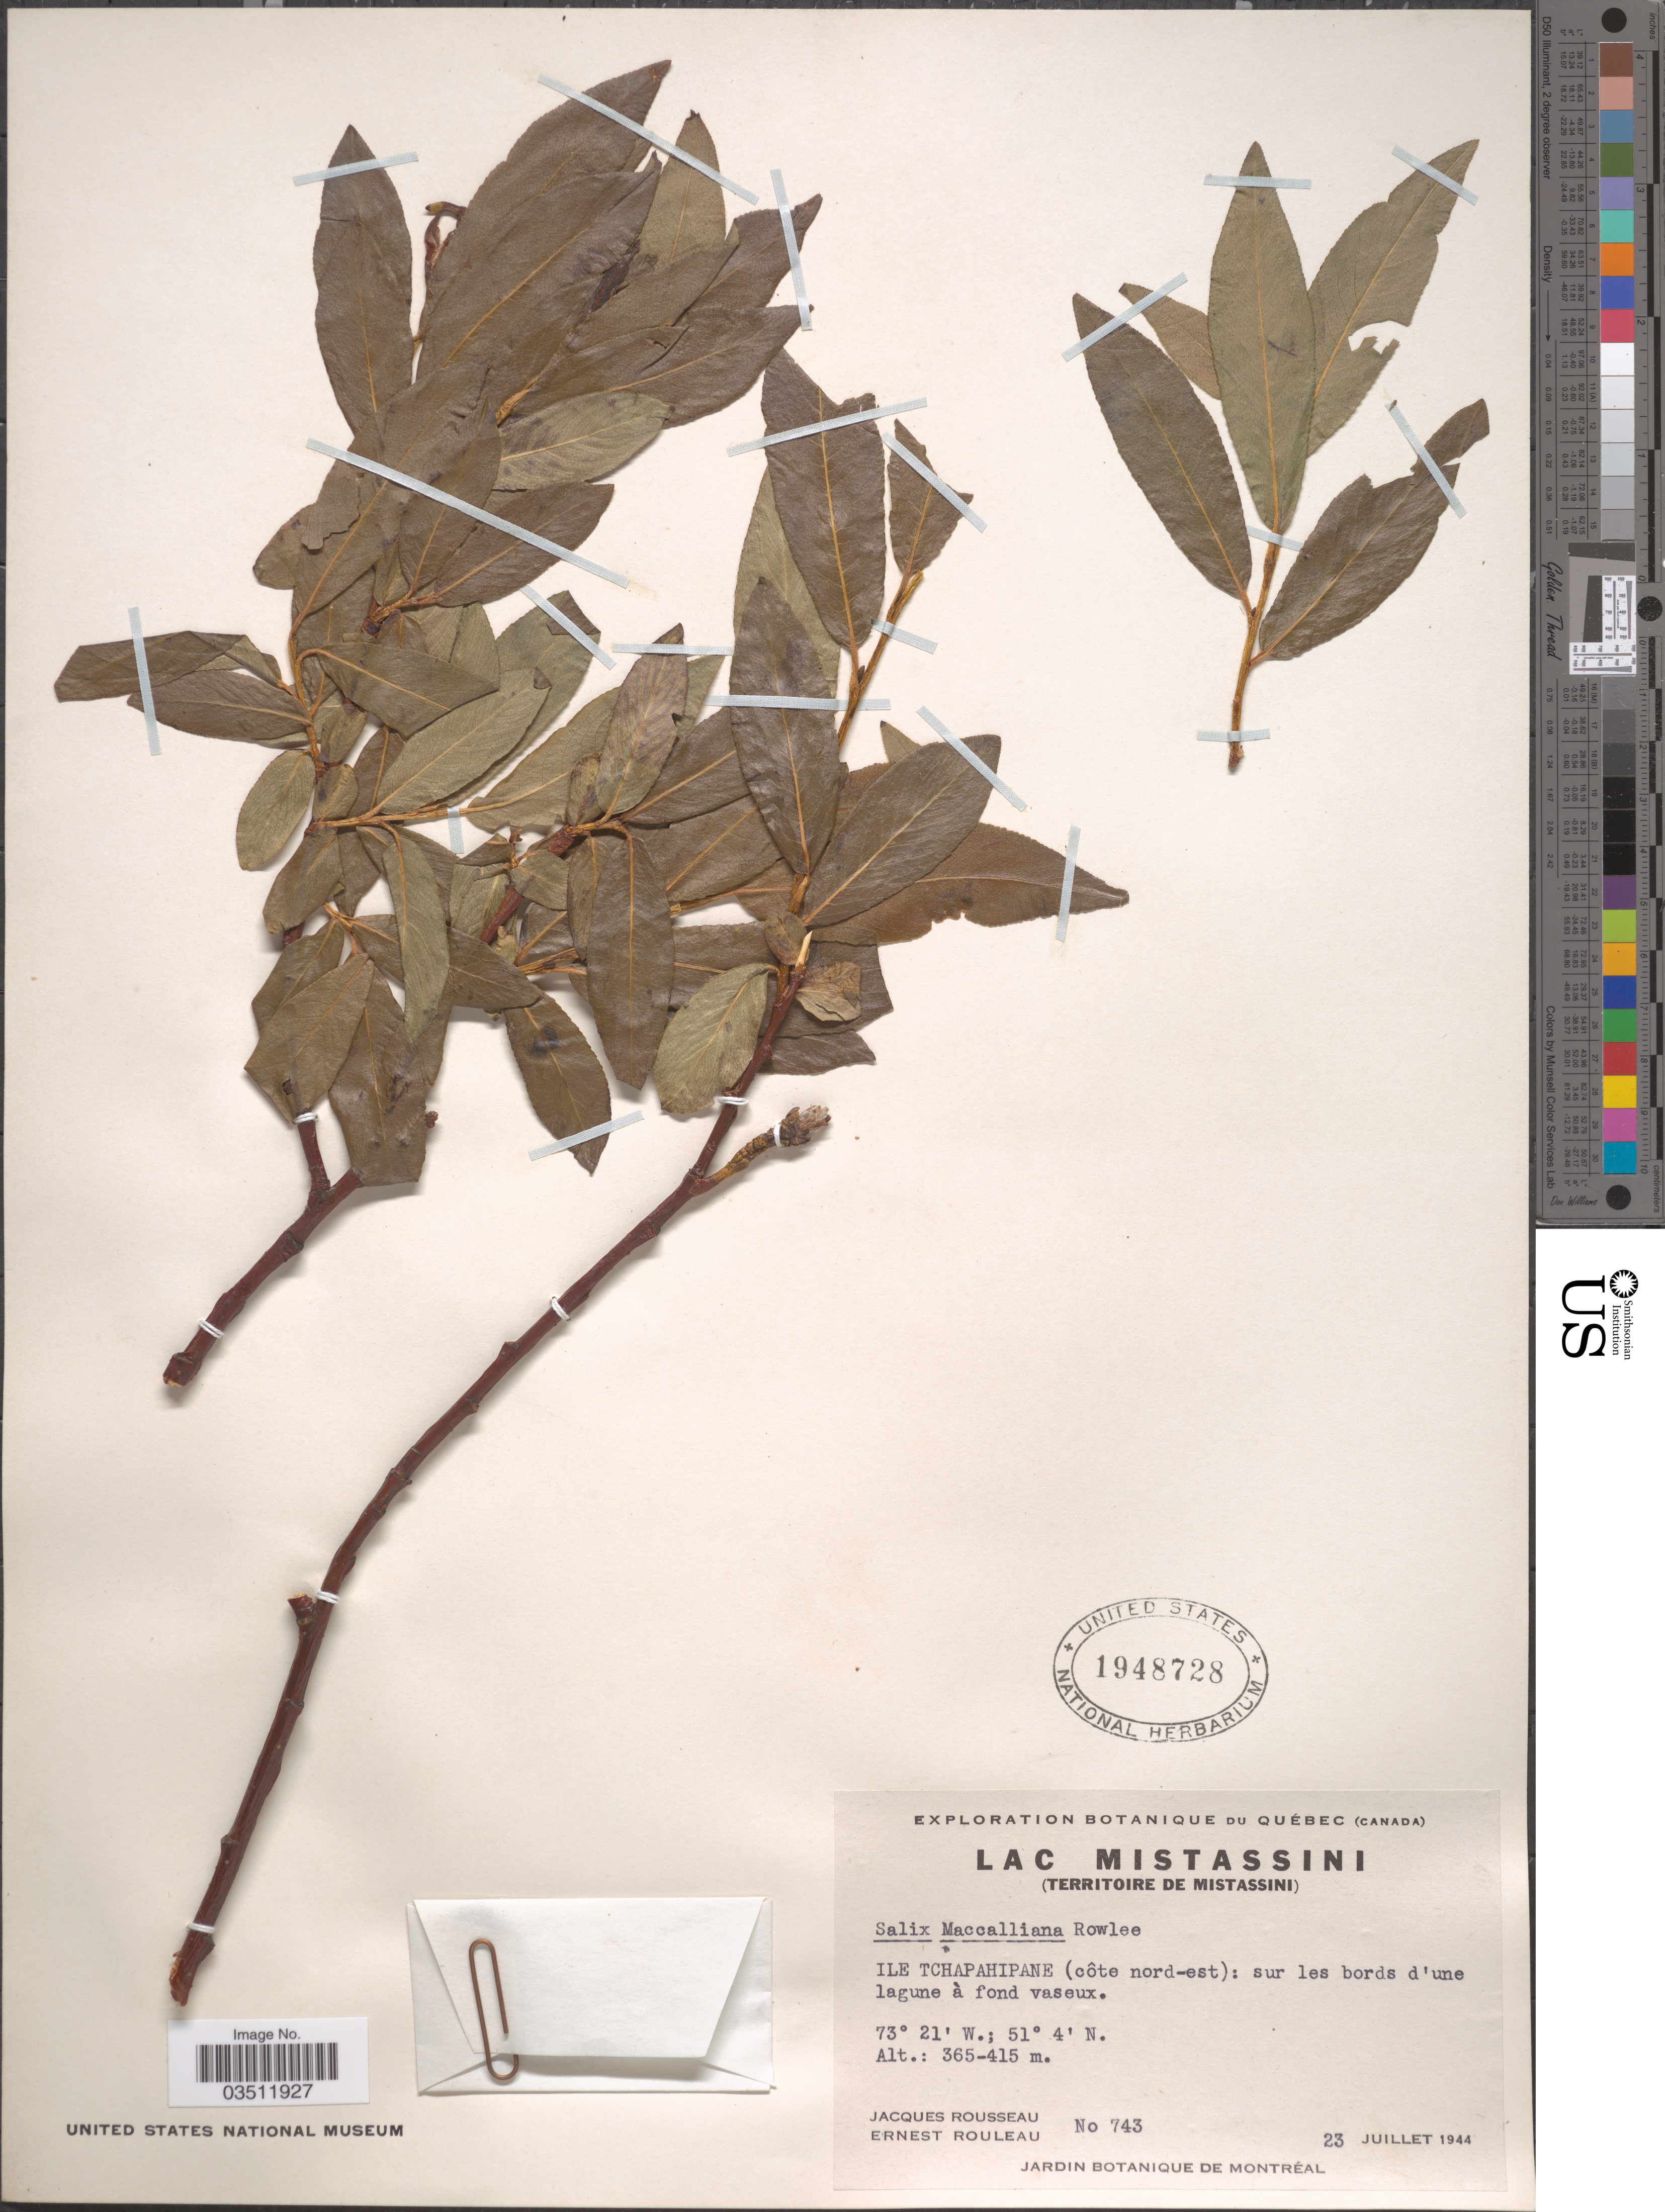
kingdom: Plantae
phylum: Tracheophyta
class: Magnoliopsida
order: Malpighiales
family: Salicaceae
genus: Salix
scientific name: Salix maccalliana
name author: Rowlee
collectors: J. Rousseau & J. Rouleau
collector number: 743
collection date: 1944-07-23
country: Canada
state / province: Quebec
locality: Lac Mistassini (Territoire de Mistassini). Ile Tchapahipane (côte nord-est): sur les bords d'une lagune à fond vaseux.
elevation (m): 365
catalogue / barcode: US 1948728